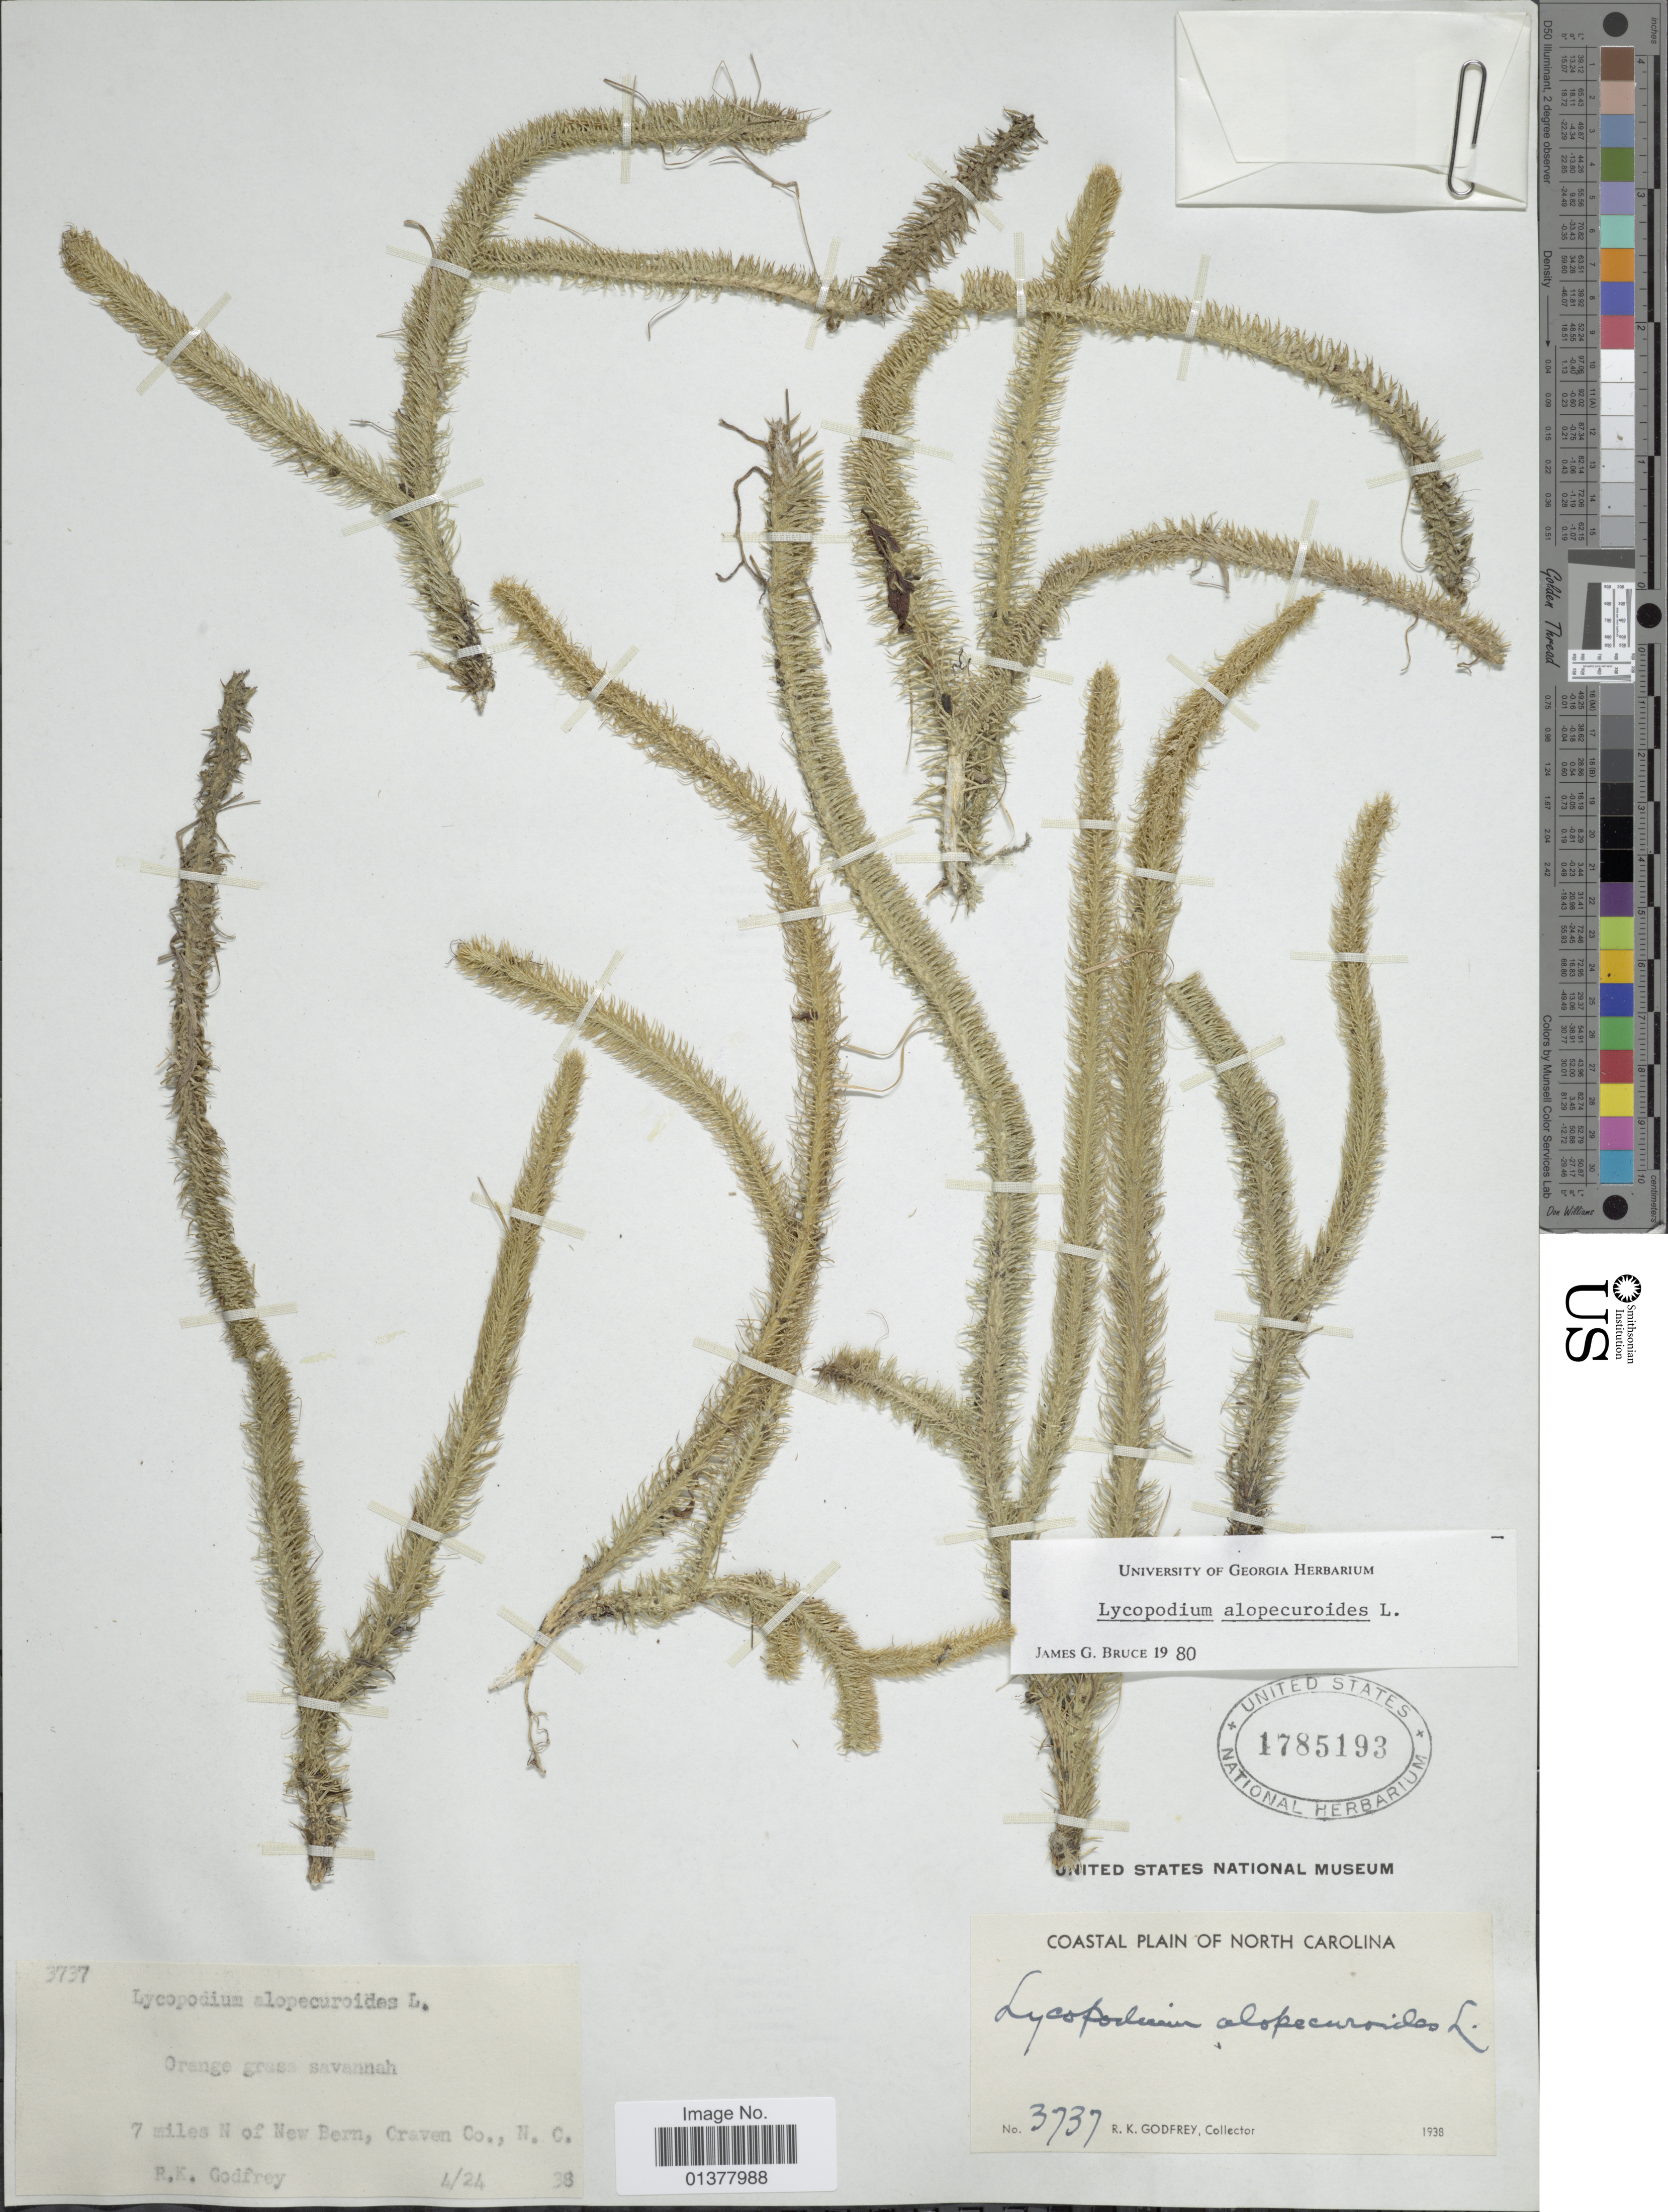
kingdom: Plantae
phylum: Tracheophyta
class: Lycopodiopsida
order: Lycopodiales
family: Lycopodiaceae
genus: Lycopodiella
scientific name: Lycopodiella alopecuroides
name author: (L.) Cranfill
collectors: R. K. Godfrey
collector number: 3737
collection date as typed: Transcribed d/m/y: 24/4/38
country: United States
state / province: North Carolina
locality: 7miles N of New Bern, Craven Co.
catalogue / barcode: US 1785193